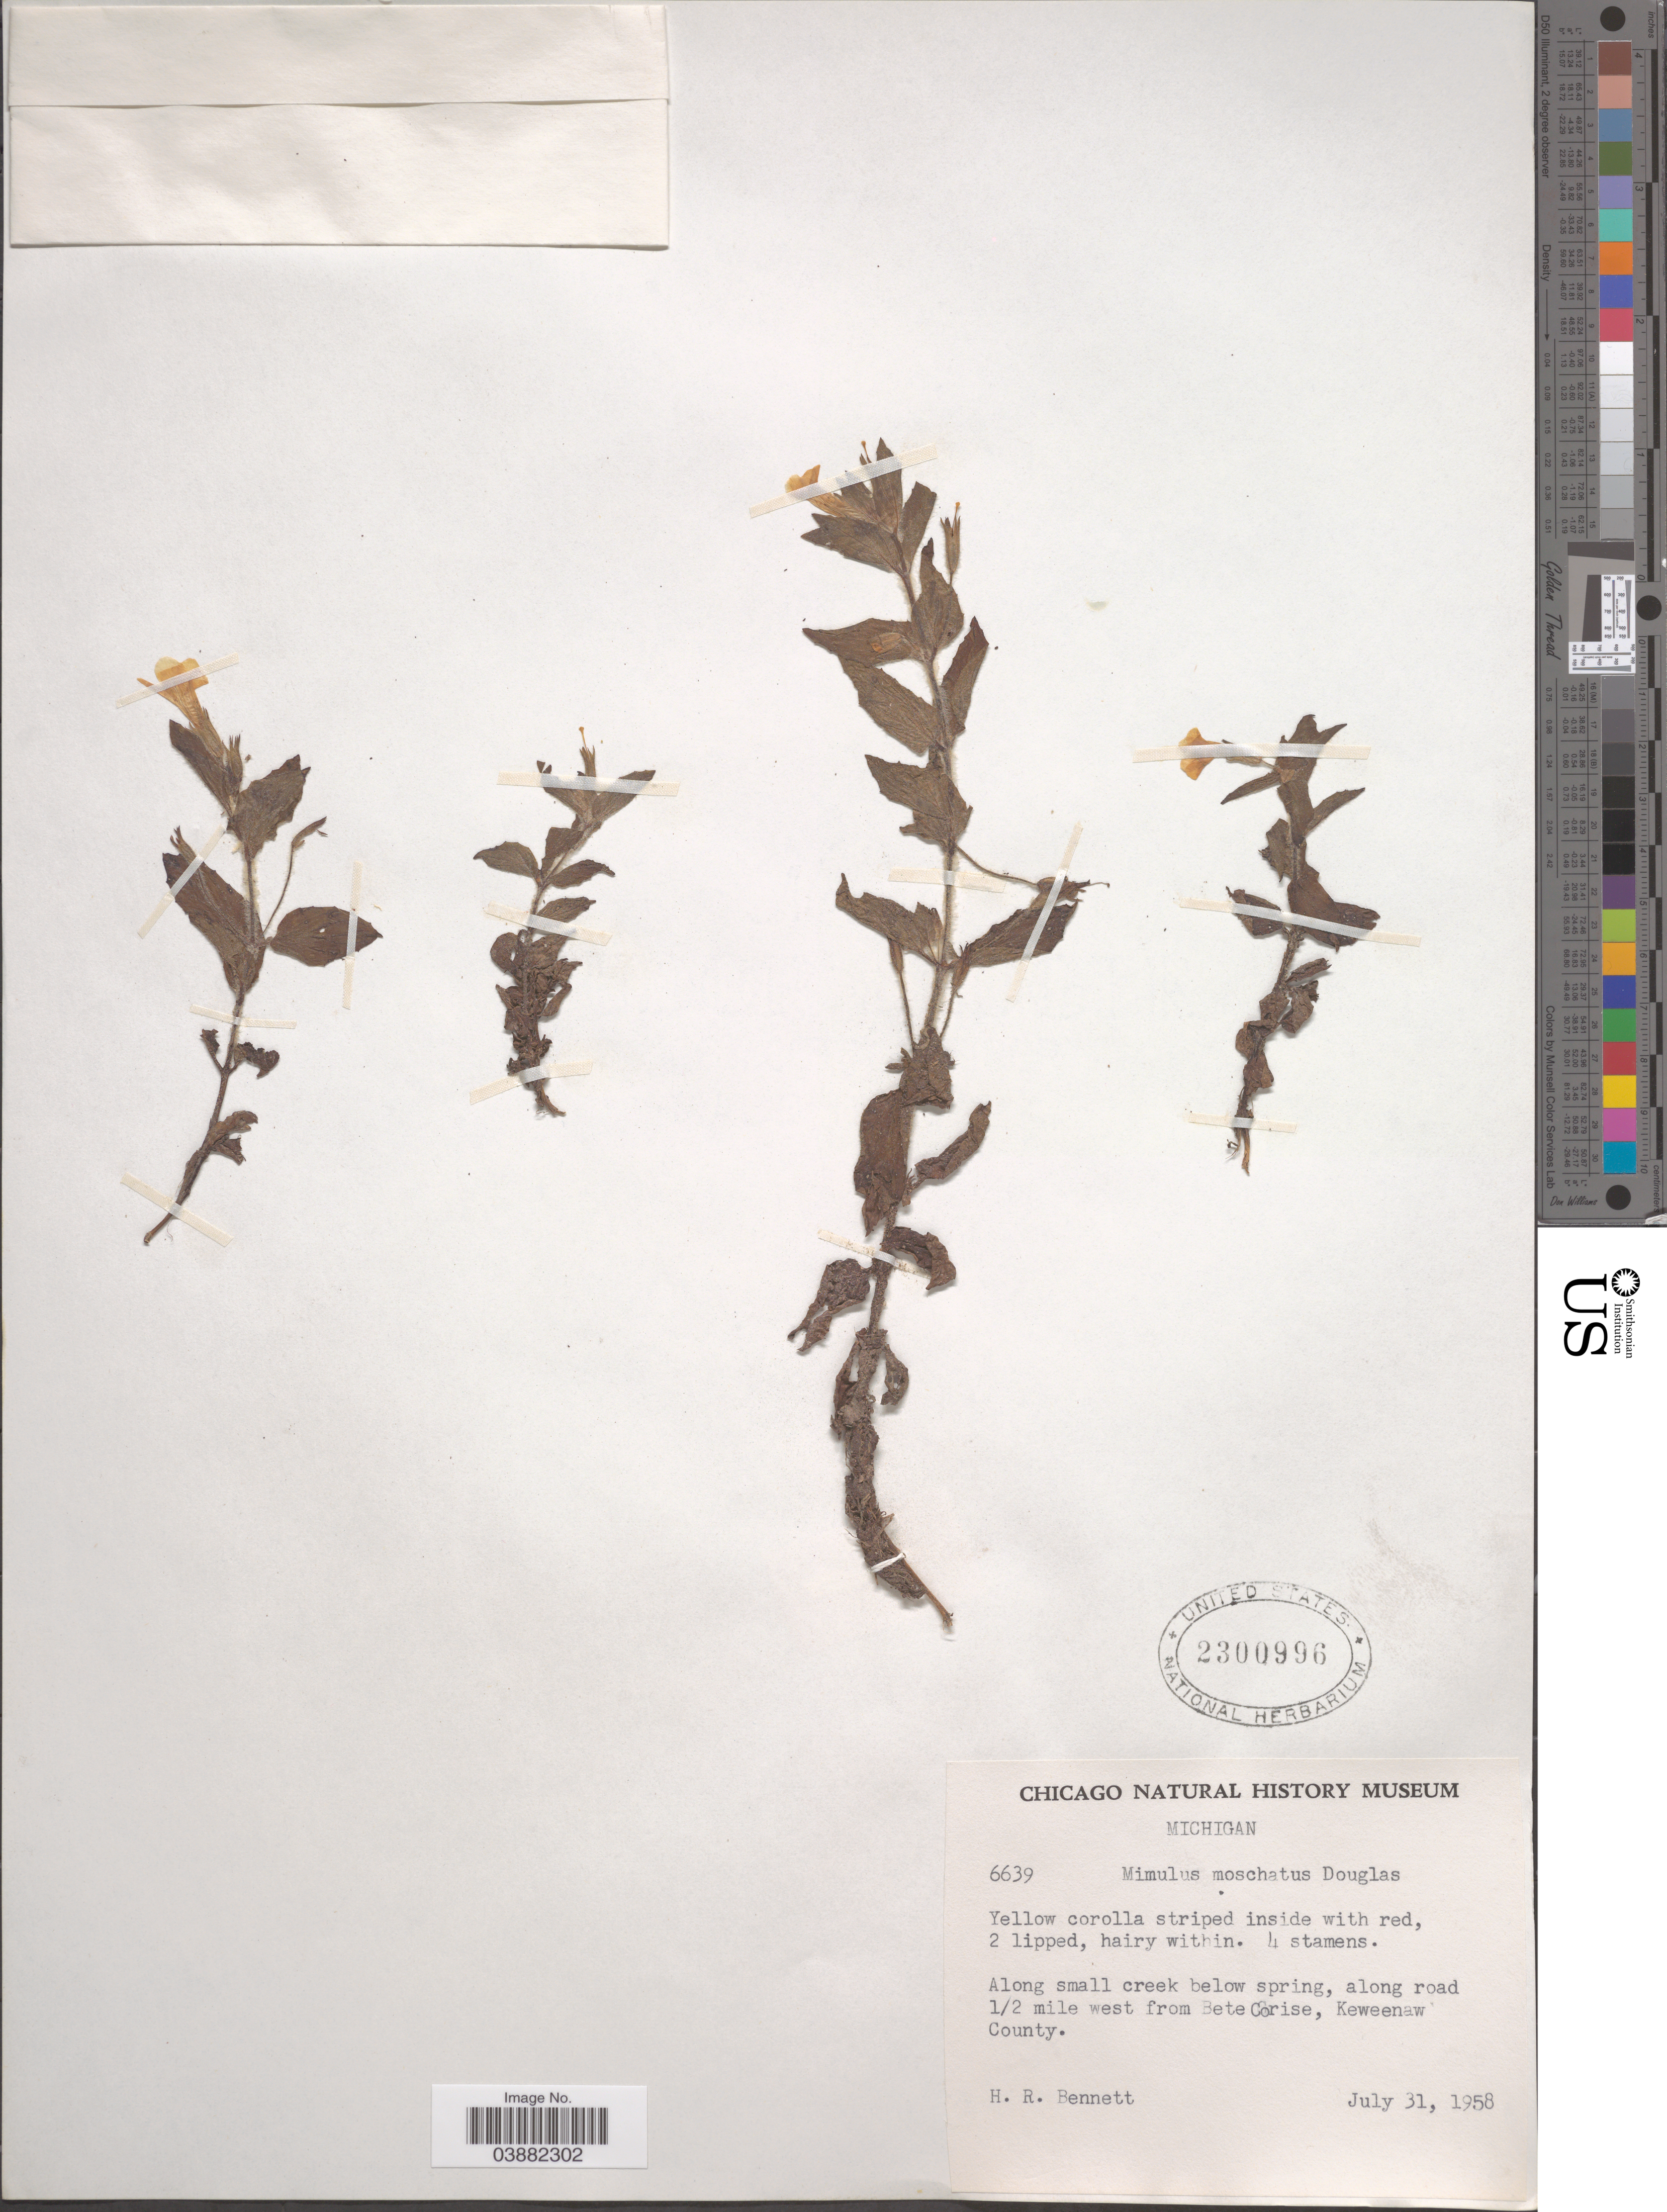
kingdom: Plantae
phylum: Tracheophyta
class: Magnoliopsida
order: Lamiales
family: Phrymaceae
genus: Mimulus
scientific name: Mimulus moschatus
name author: Douglas ex Lindl.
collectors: H. R. Bennett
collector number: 6639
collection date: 1958-07-31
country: United States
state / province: Michigan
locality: Along road 1/2 mile west from Bete Corise, Keweenaw County.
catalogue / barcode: US 2300996